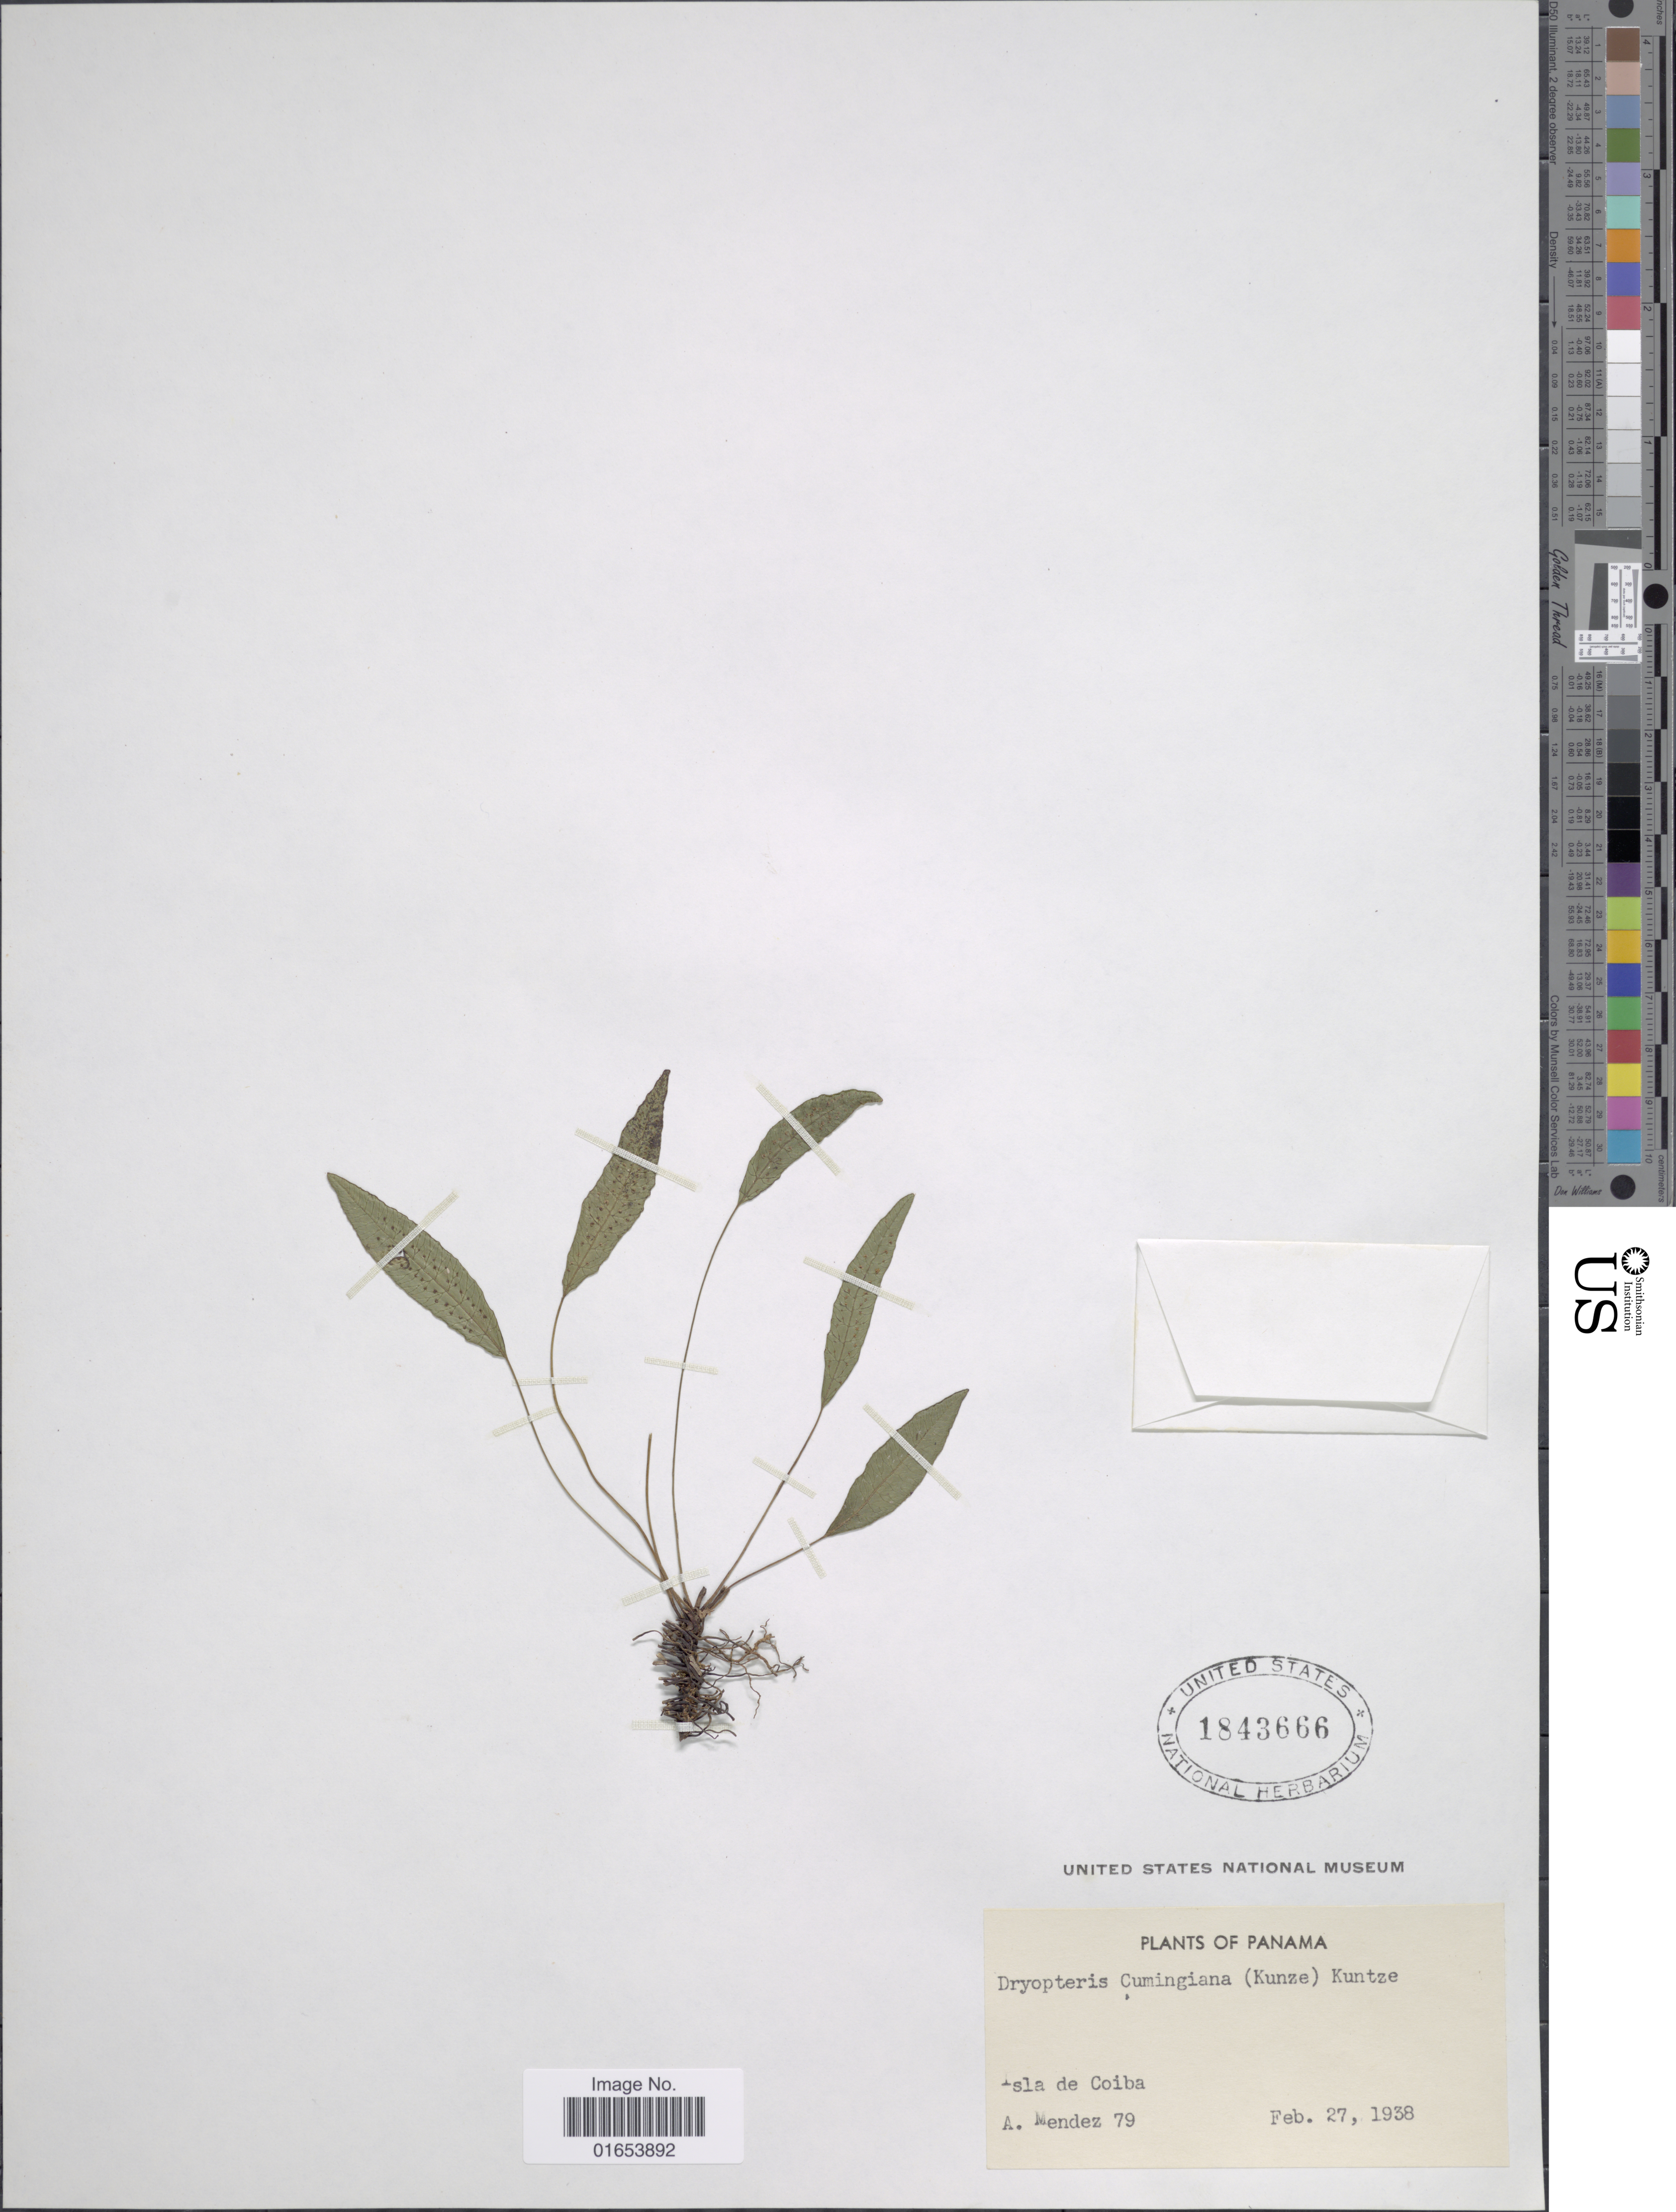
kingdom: Plantae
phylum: Tracheophyta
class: Polypodiopsida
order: Polypodiales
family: Thelypteridaceae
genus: Goniopteris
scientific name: Goniopteris cumingiana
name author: (Kunze) de Jonch. & Sen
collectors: A. Mendez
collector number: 73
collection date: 1938-02-27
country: Panama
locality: Isla de Coiba, Panama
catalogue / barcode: US 1843666